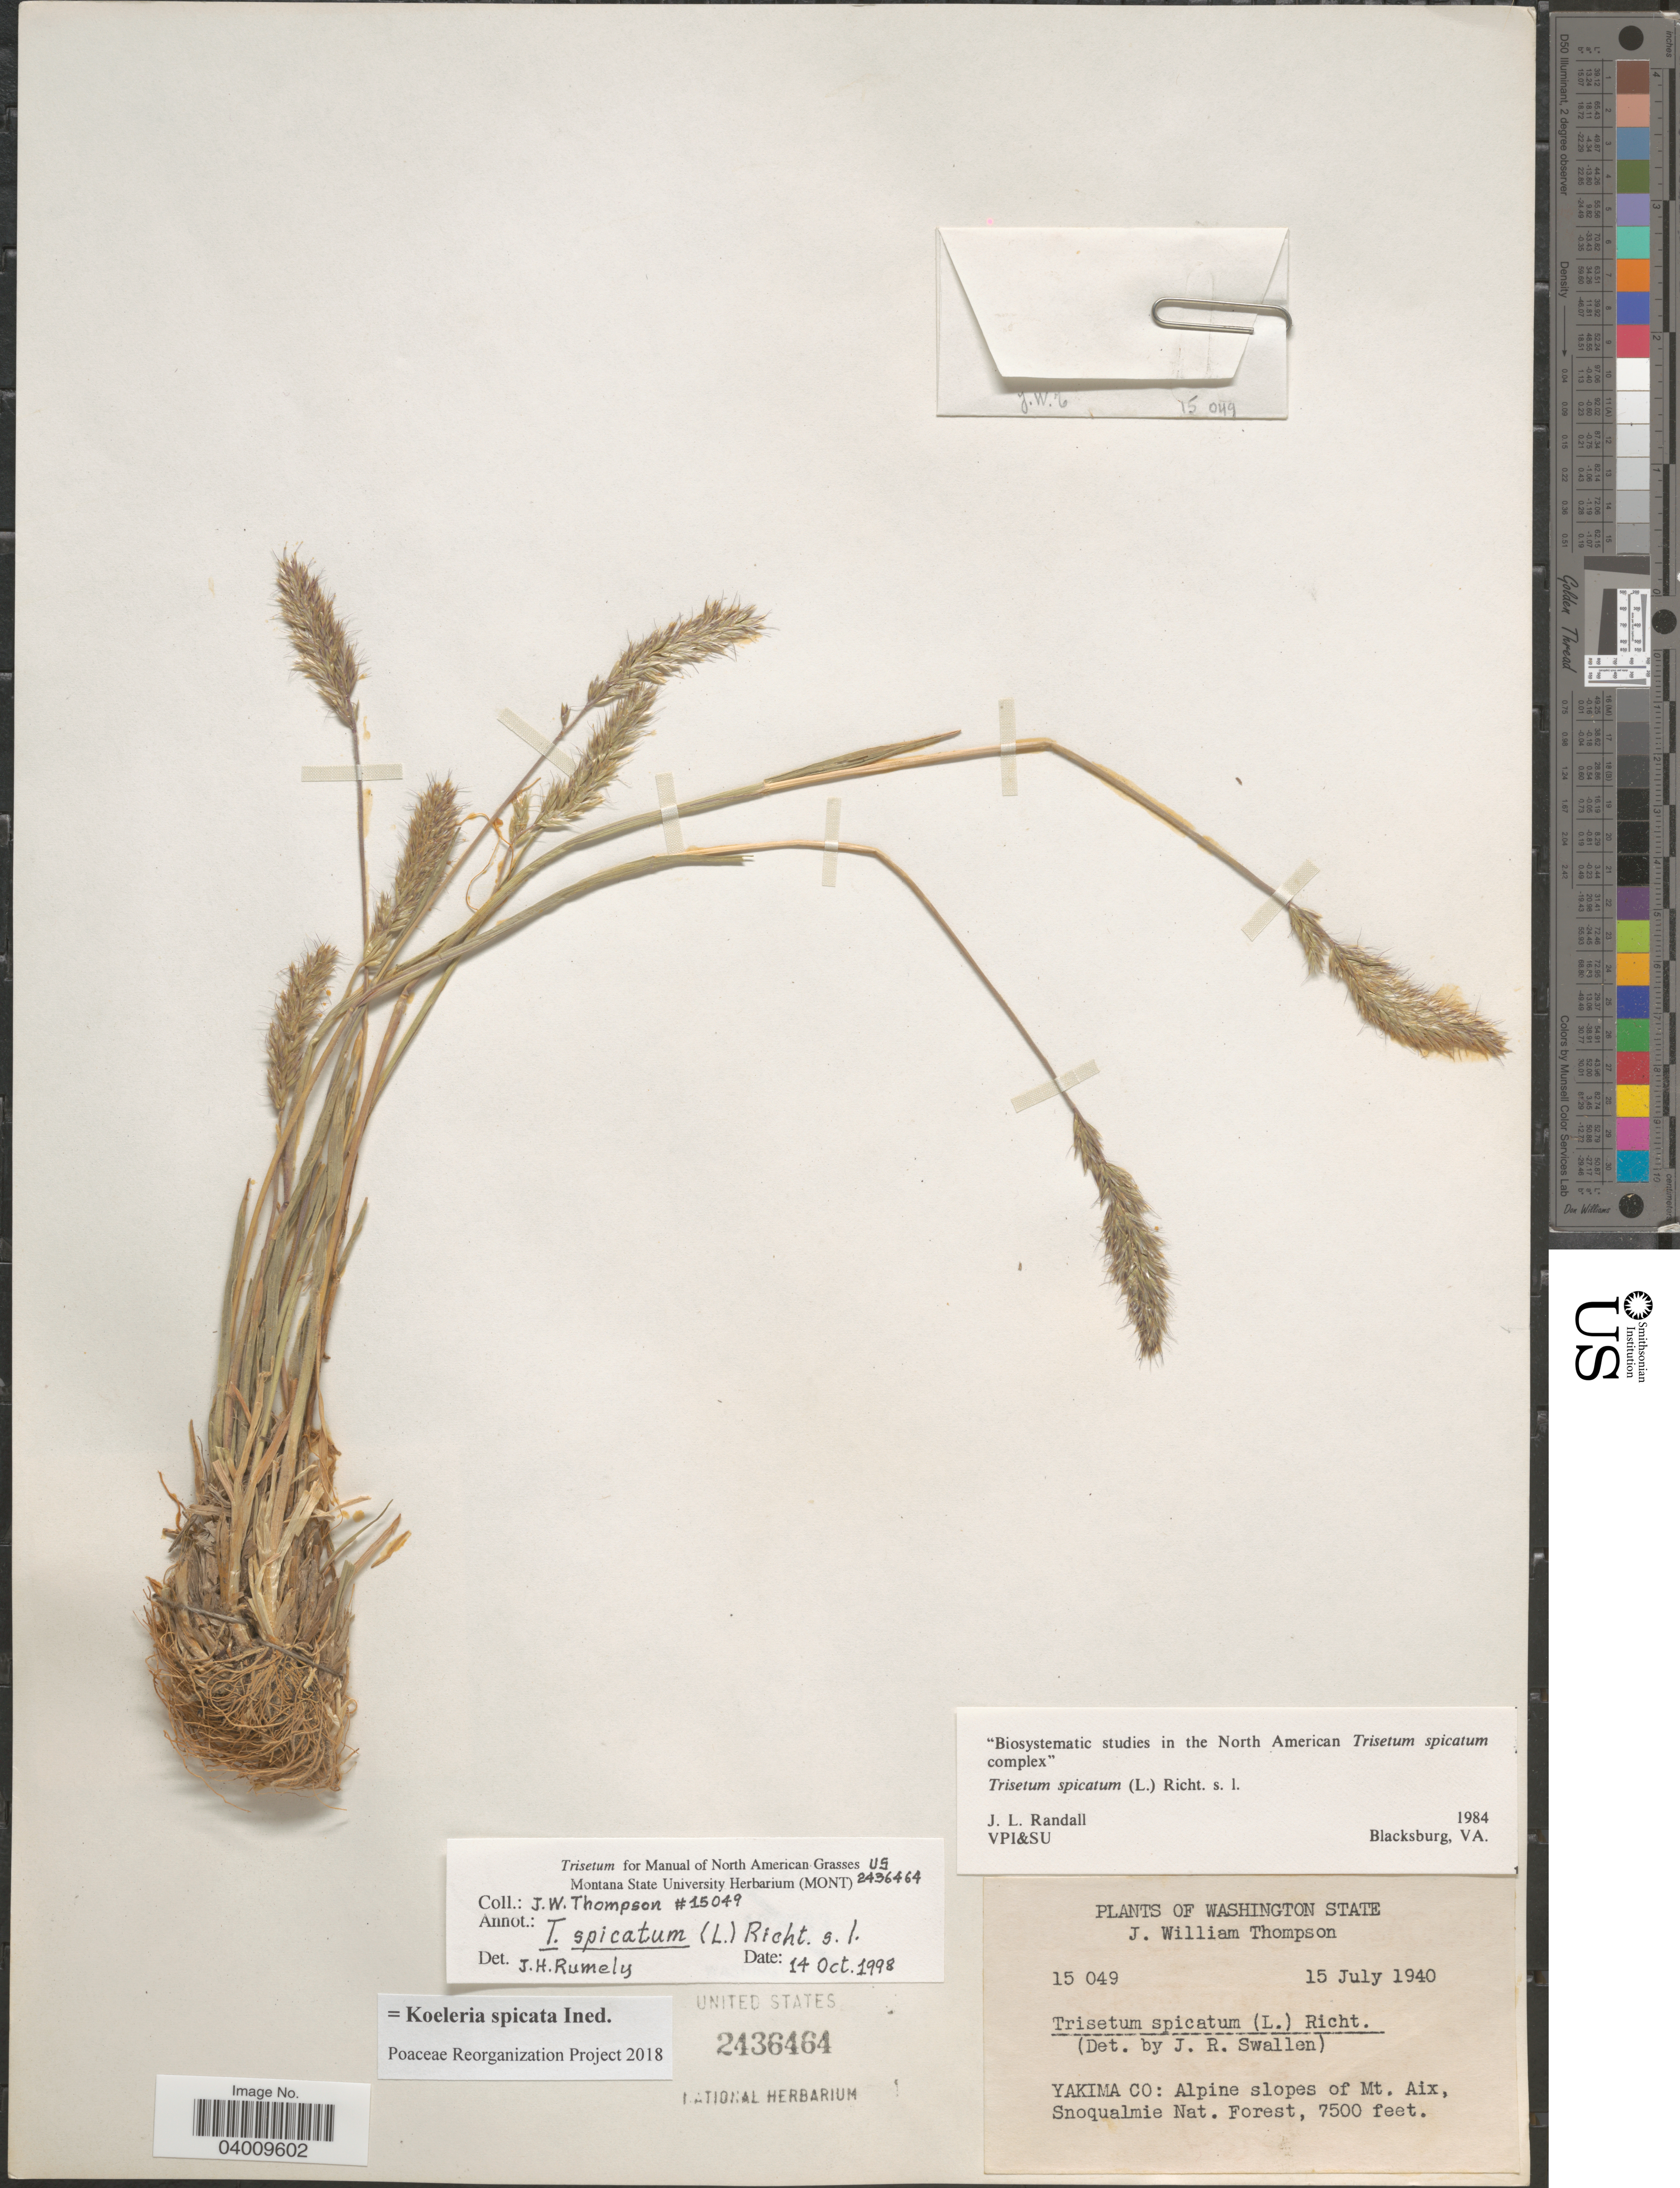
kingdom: Plantae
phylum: Tracheophyta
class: Liliopsida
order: Poales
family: Poaceae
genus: Koeleria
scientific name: Koeleria spicata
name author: (L.) Barberá et al.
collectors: J. W. Thompson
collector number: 15049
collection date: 1940-07-15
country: United States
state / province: Washington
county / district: Yakima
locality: Yakima Co: Alpine slopes of Mt. Aix, Snoqualmie Nat. Forest.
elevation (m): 2286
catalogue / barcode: US 2436464